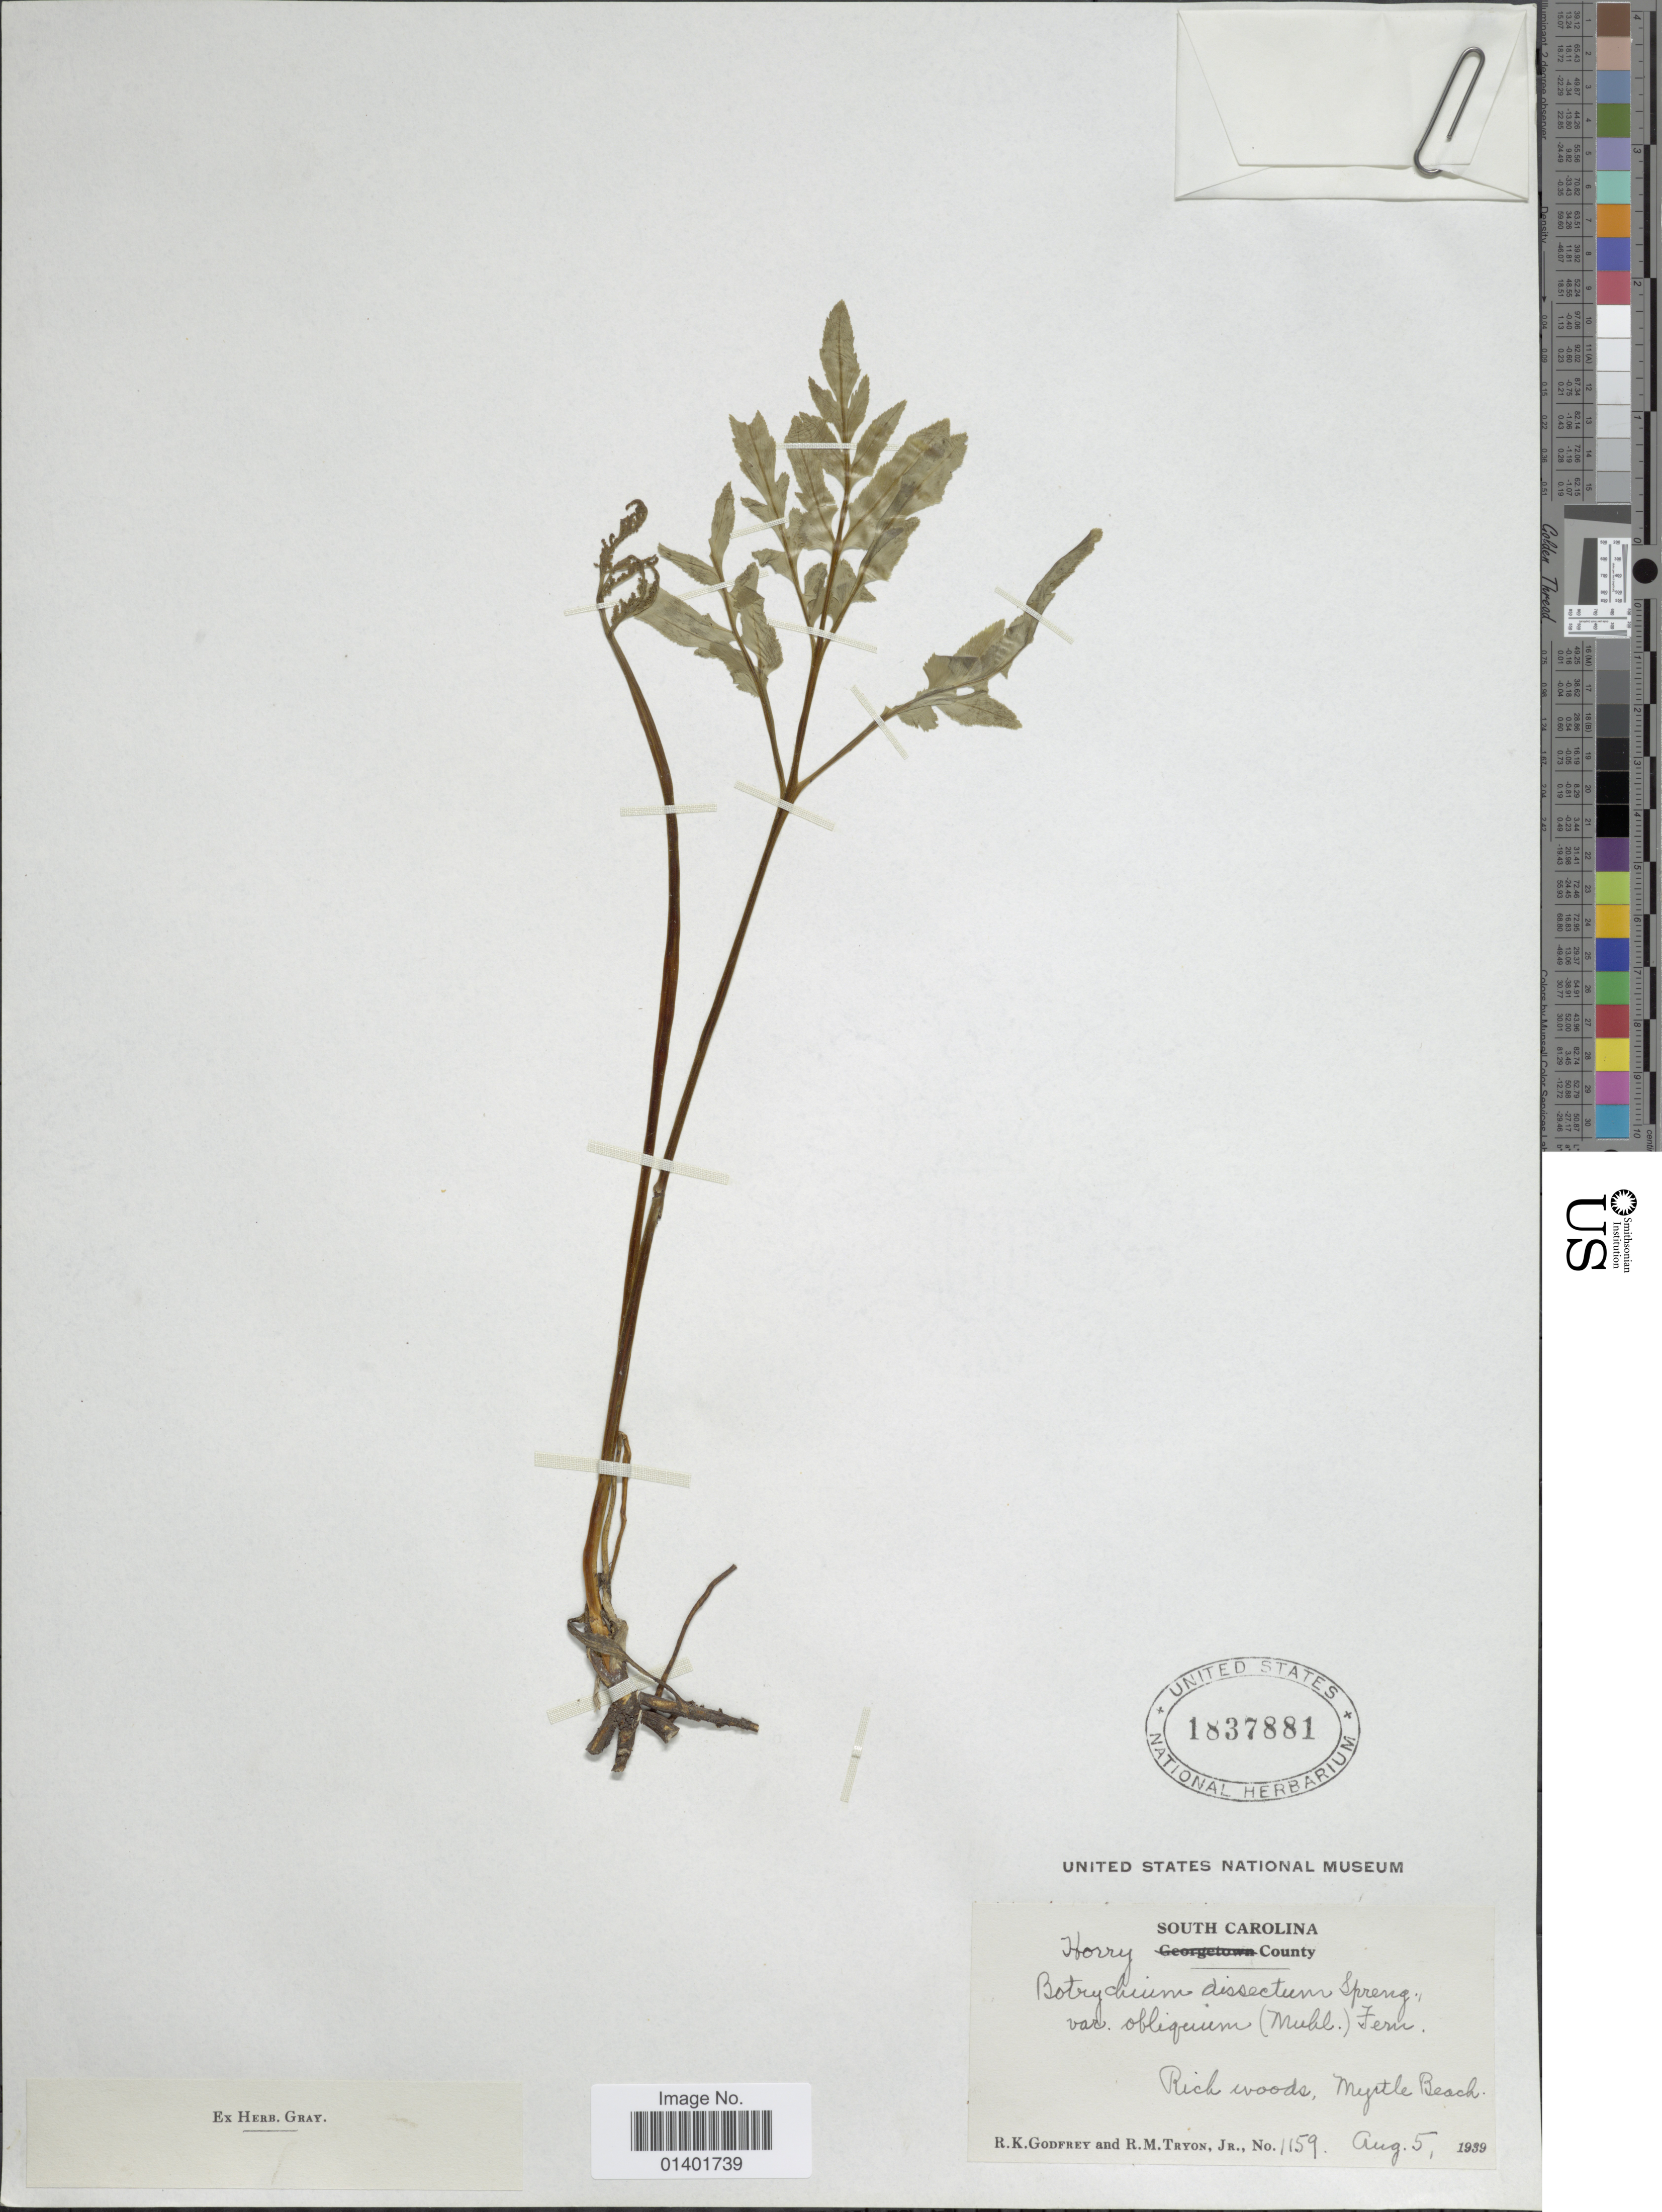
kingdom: Plantae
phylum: Tracheophyta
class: Polypodiopsida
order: Ophioglossales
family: Ophioglossaceae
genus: Botrychium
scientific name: Botrychium dissectum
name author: Spreng.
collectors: R. K. Godfrey & R. M. Tryon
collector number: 1159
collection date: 1939-08-05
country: United States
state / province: South Carolina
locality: Horry County, Rich woods, Myrtle Beach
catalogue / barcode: US 1837881